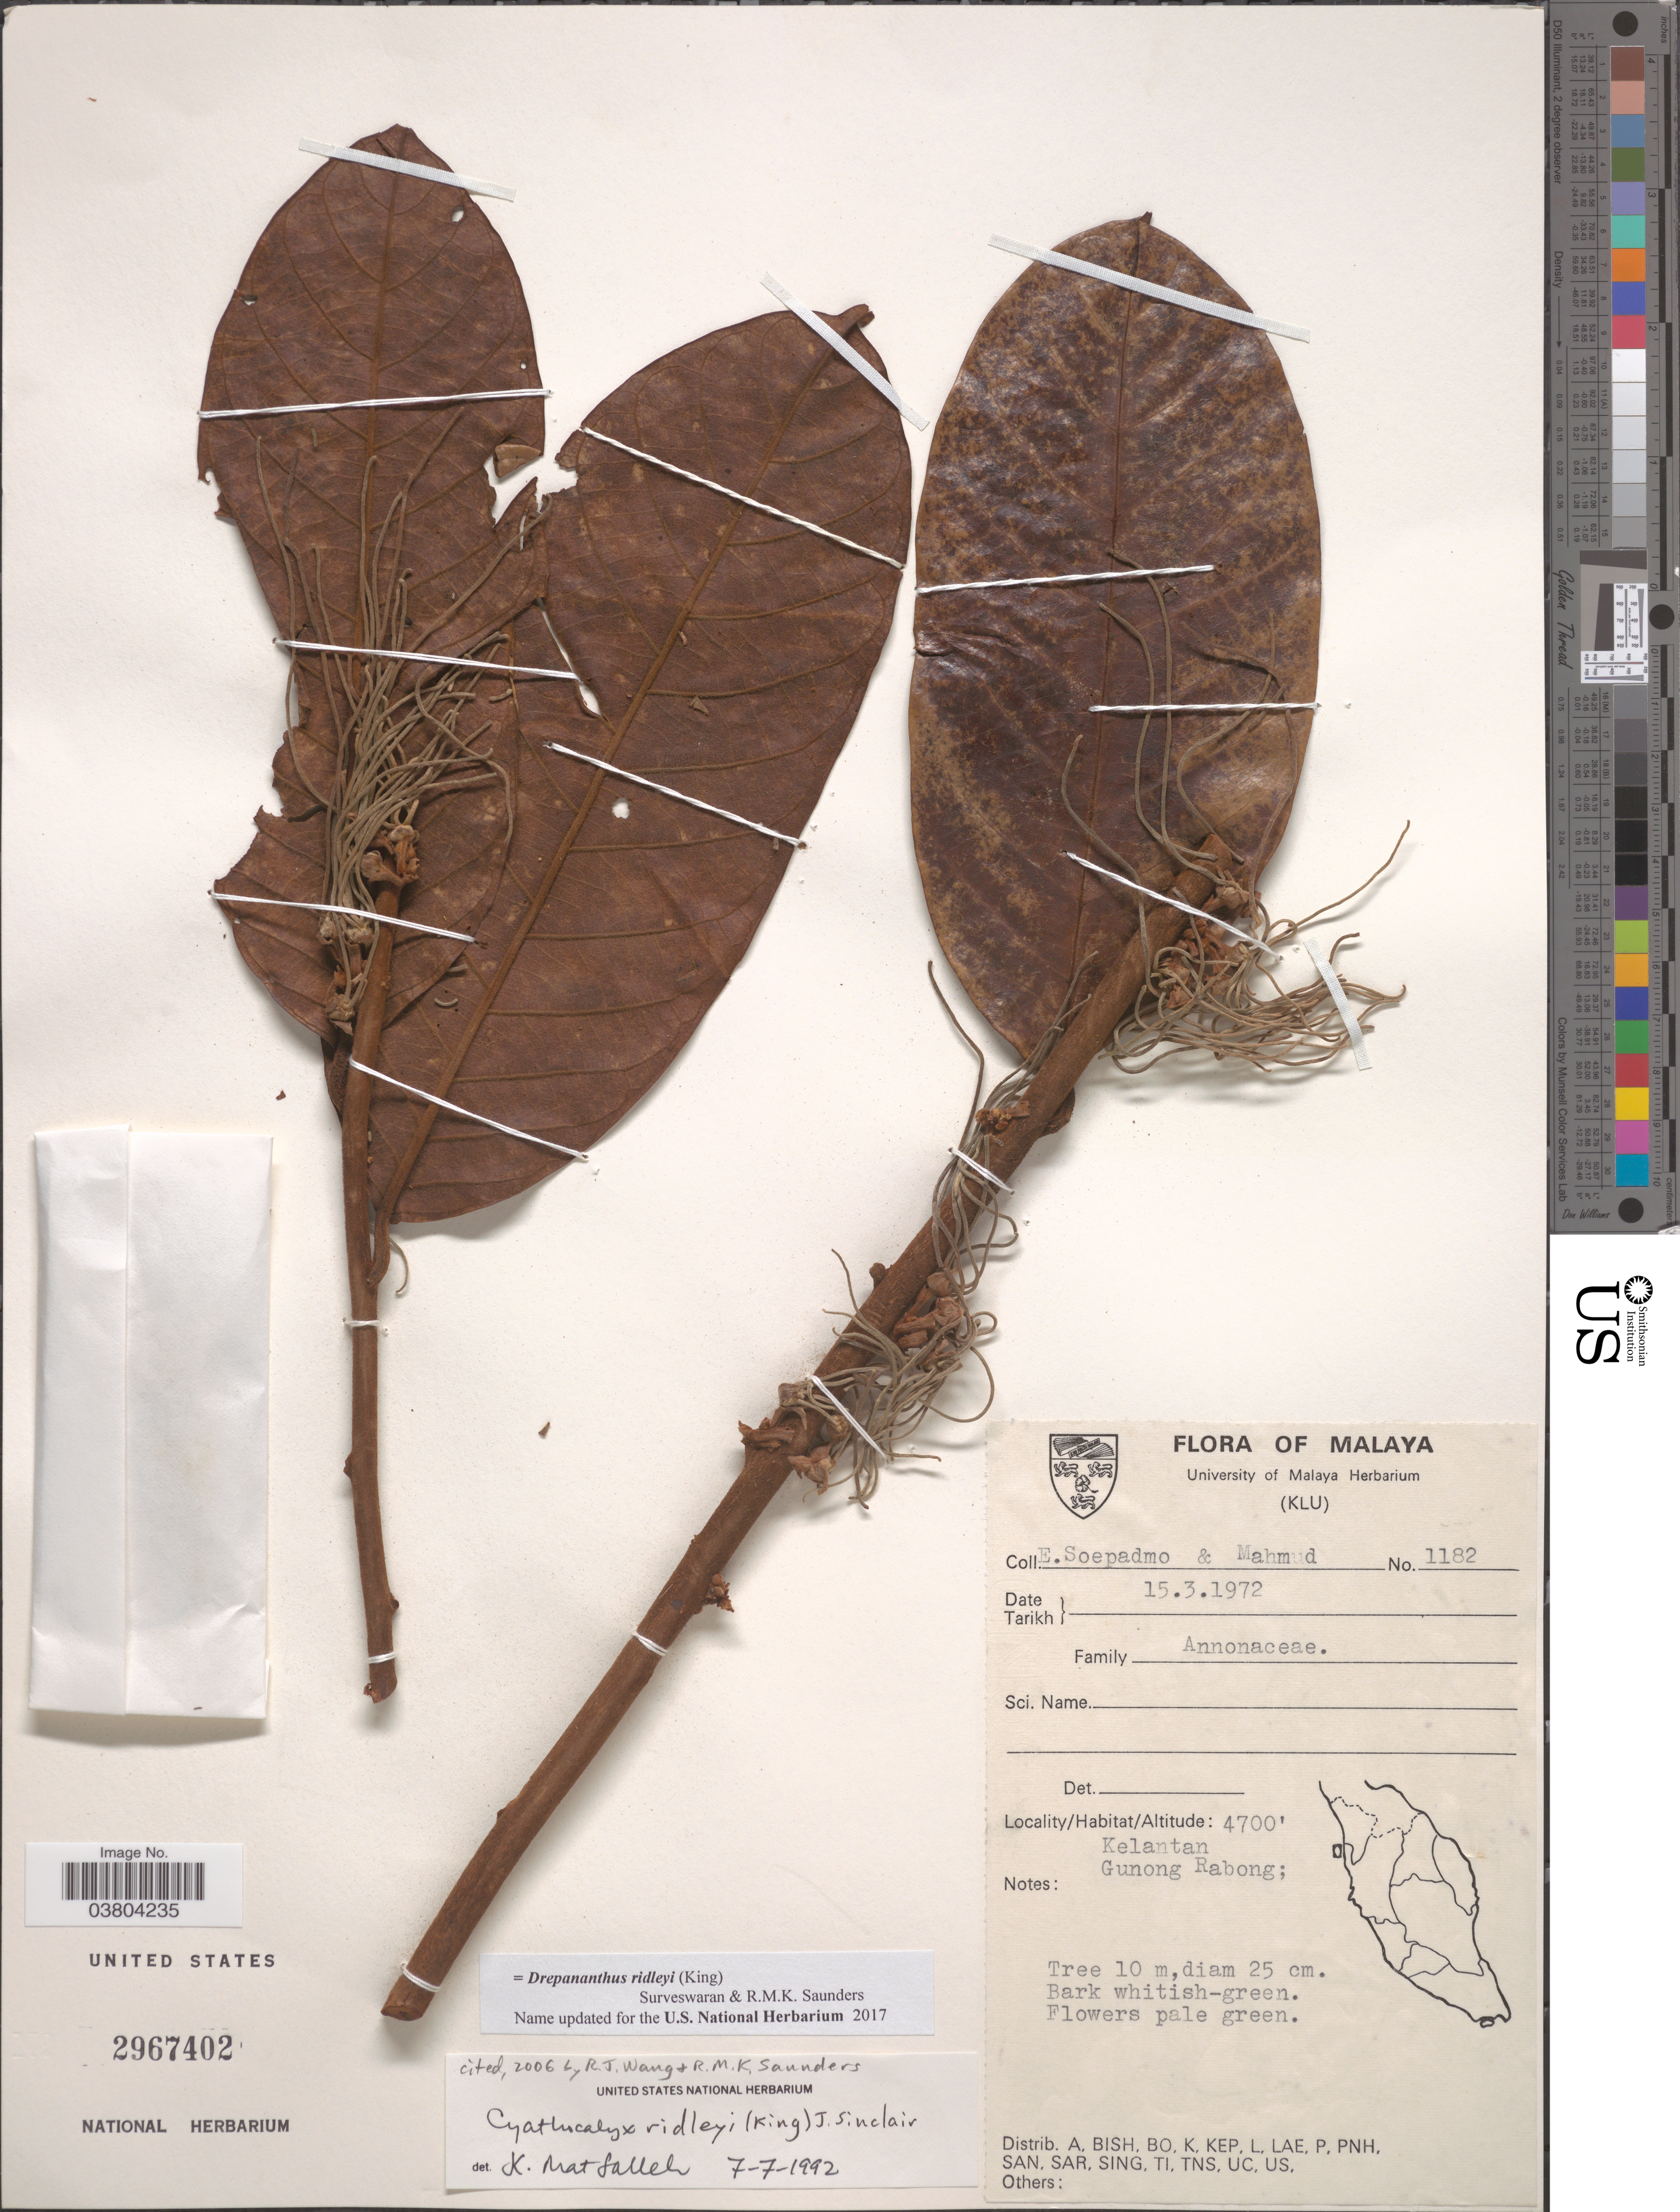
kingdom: Plantae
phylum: Tracheophyta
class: Magnoliopsida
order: Magnoliales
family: Annonaceae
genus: Drepananthus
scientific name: Drepananthus ridleyi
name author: (King) Surveswaran & R.M.K. Saunders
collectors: E. Soepadmo & -. Mahmud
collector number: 1182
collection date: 1972-03-15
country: Malaysia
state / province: Kelantan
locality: Gunong Rabong.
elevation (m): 1433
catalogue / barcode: US 2967402